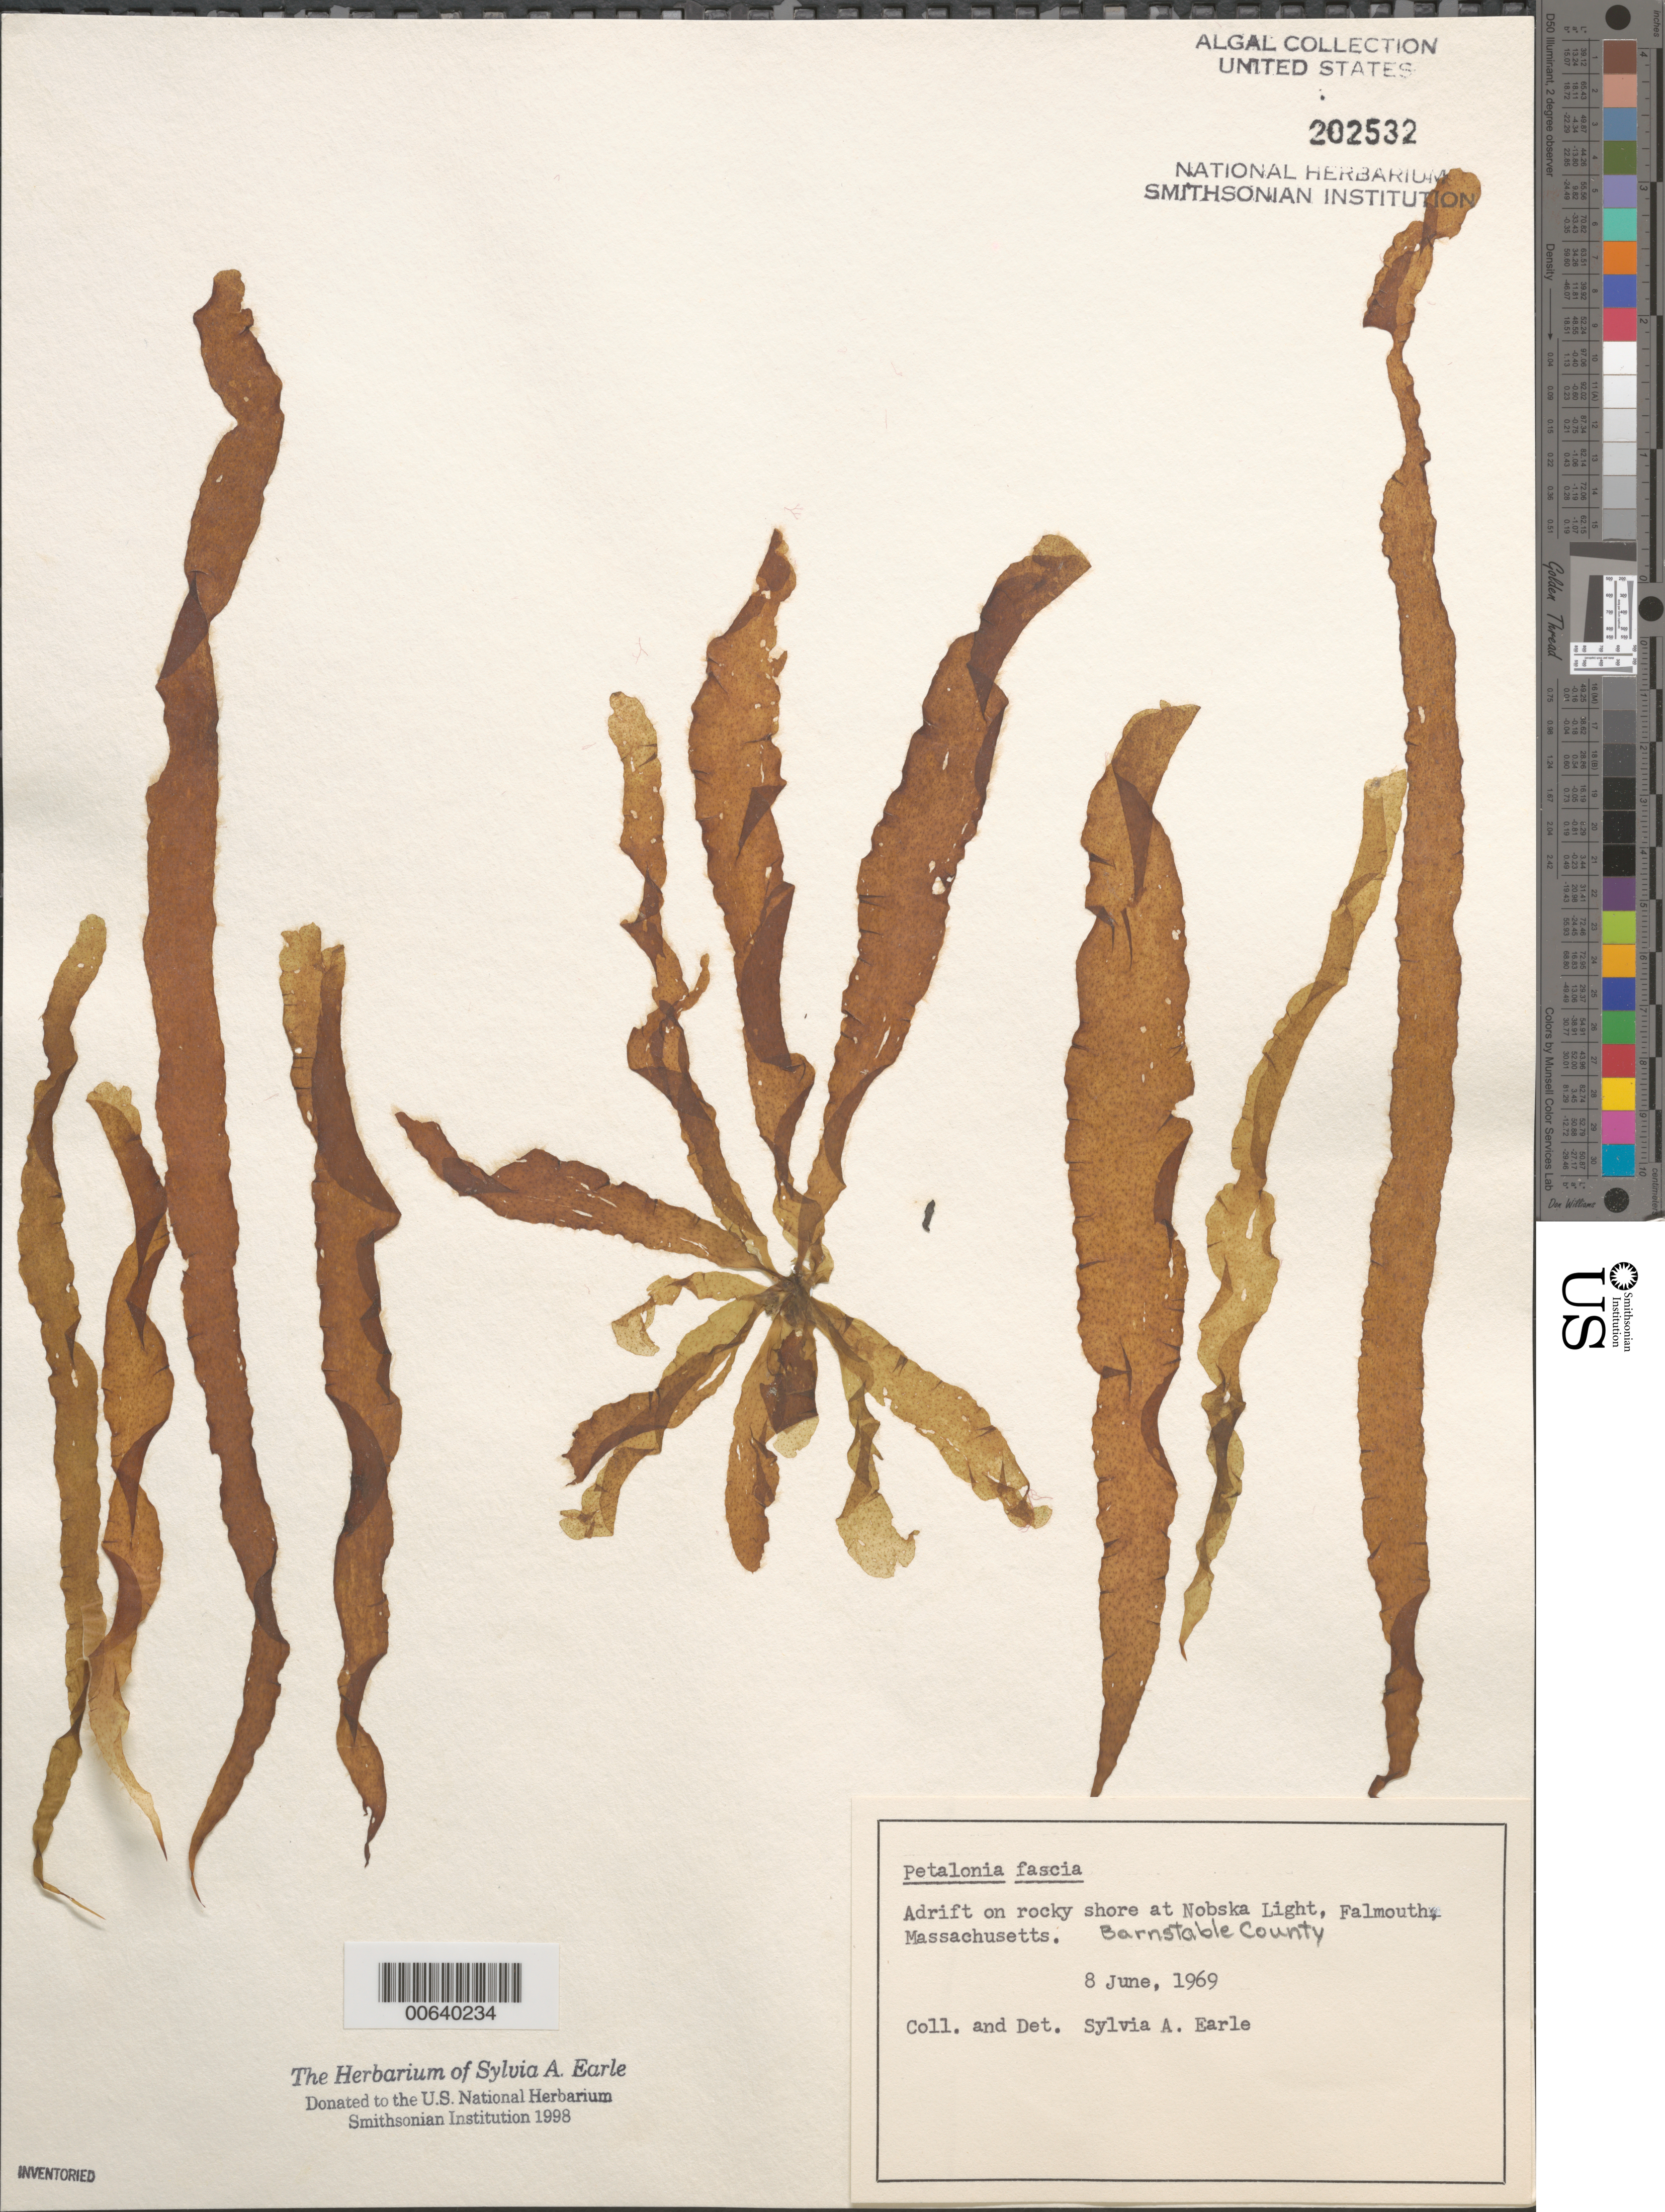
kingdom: Chromista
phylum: Ochrophyta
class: Phaeophyceae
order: Scytosiphonales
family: Scytosiphonaceae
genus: Petalonia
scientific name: Petalonia fascia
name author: (O.F. Müller) Kuntze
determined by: Earle, S. A.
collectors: S. A. Earle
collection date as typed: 08 Jun 1969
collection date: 1969-06-08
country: United States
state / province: Massachusetts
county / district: Barnstable County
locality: Nobska Light, Falmouth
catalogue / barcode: US 202532